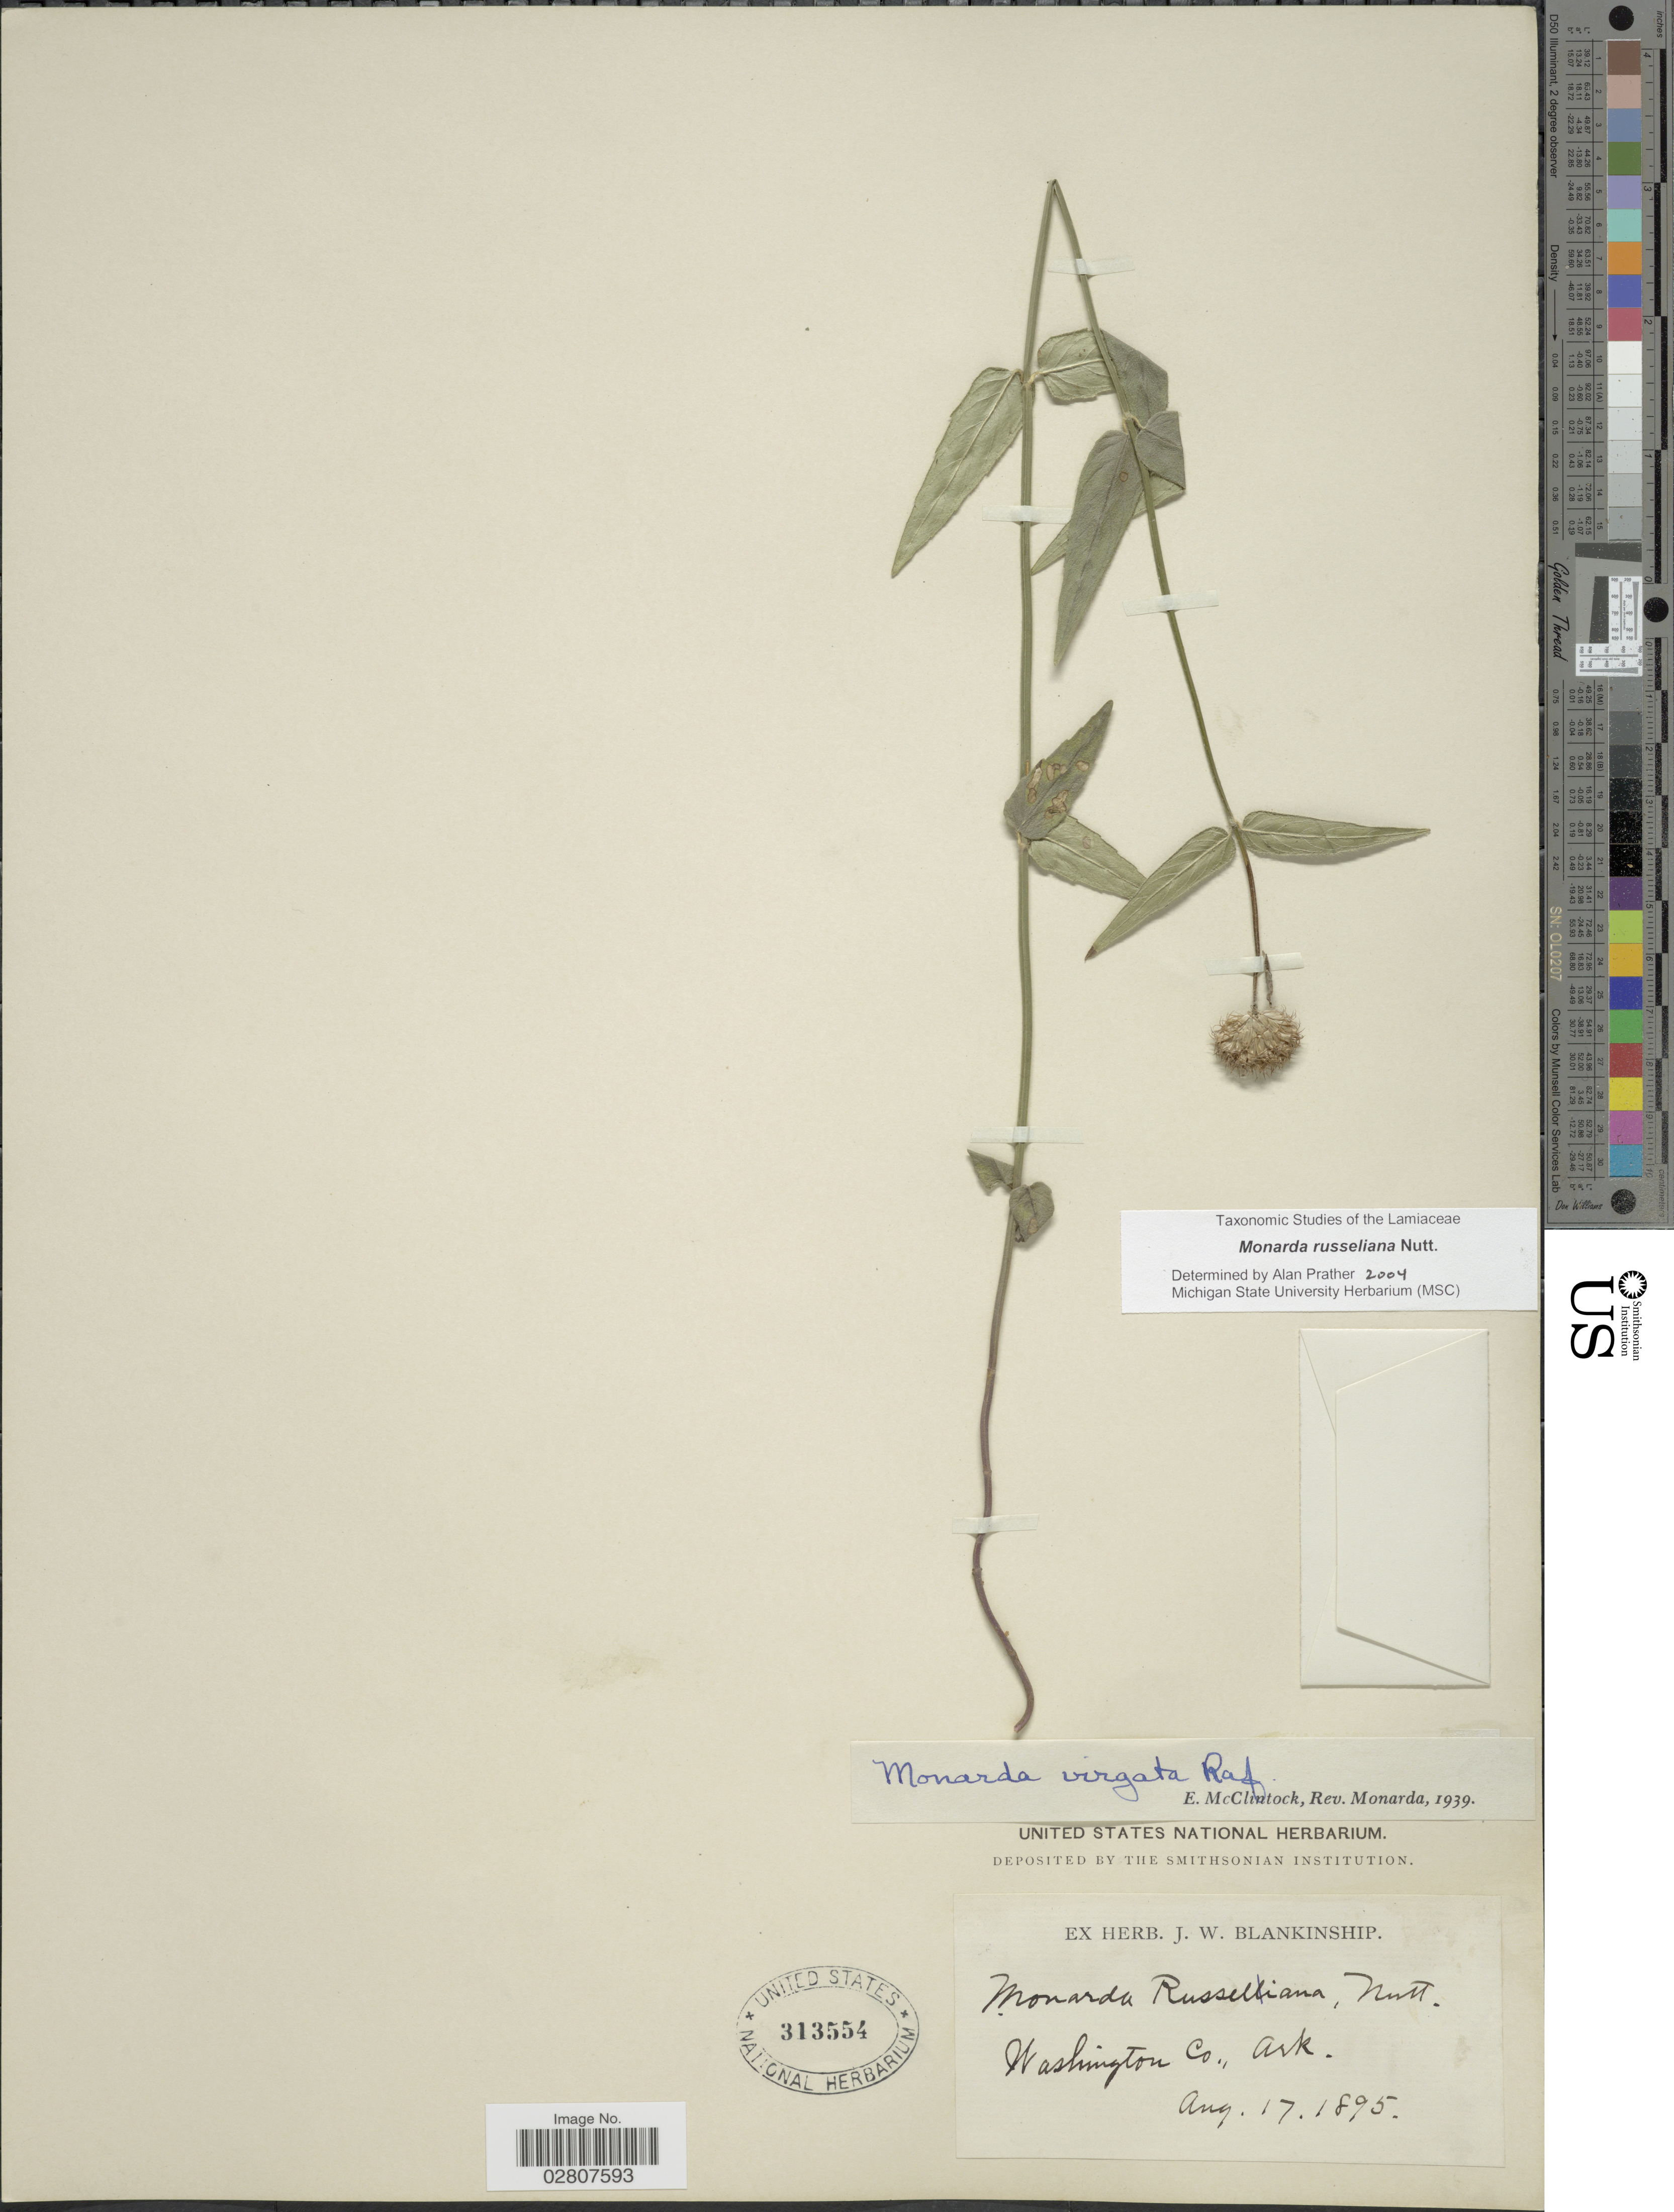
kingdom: Plantae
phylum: Tracheophyta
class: Magnoliopsida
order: Lamiales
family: Lamiaceae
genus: Monarda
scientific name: Monarda russeliana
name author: Nutt.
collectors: ex herb. J. W. Blankinship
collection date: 1895-08-17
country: United States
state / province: Arkansas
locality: Washington Co.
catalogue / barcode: US 313554